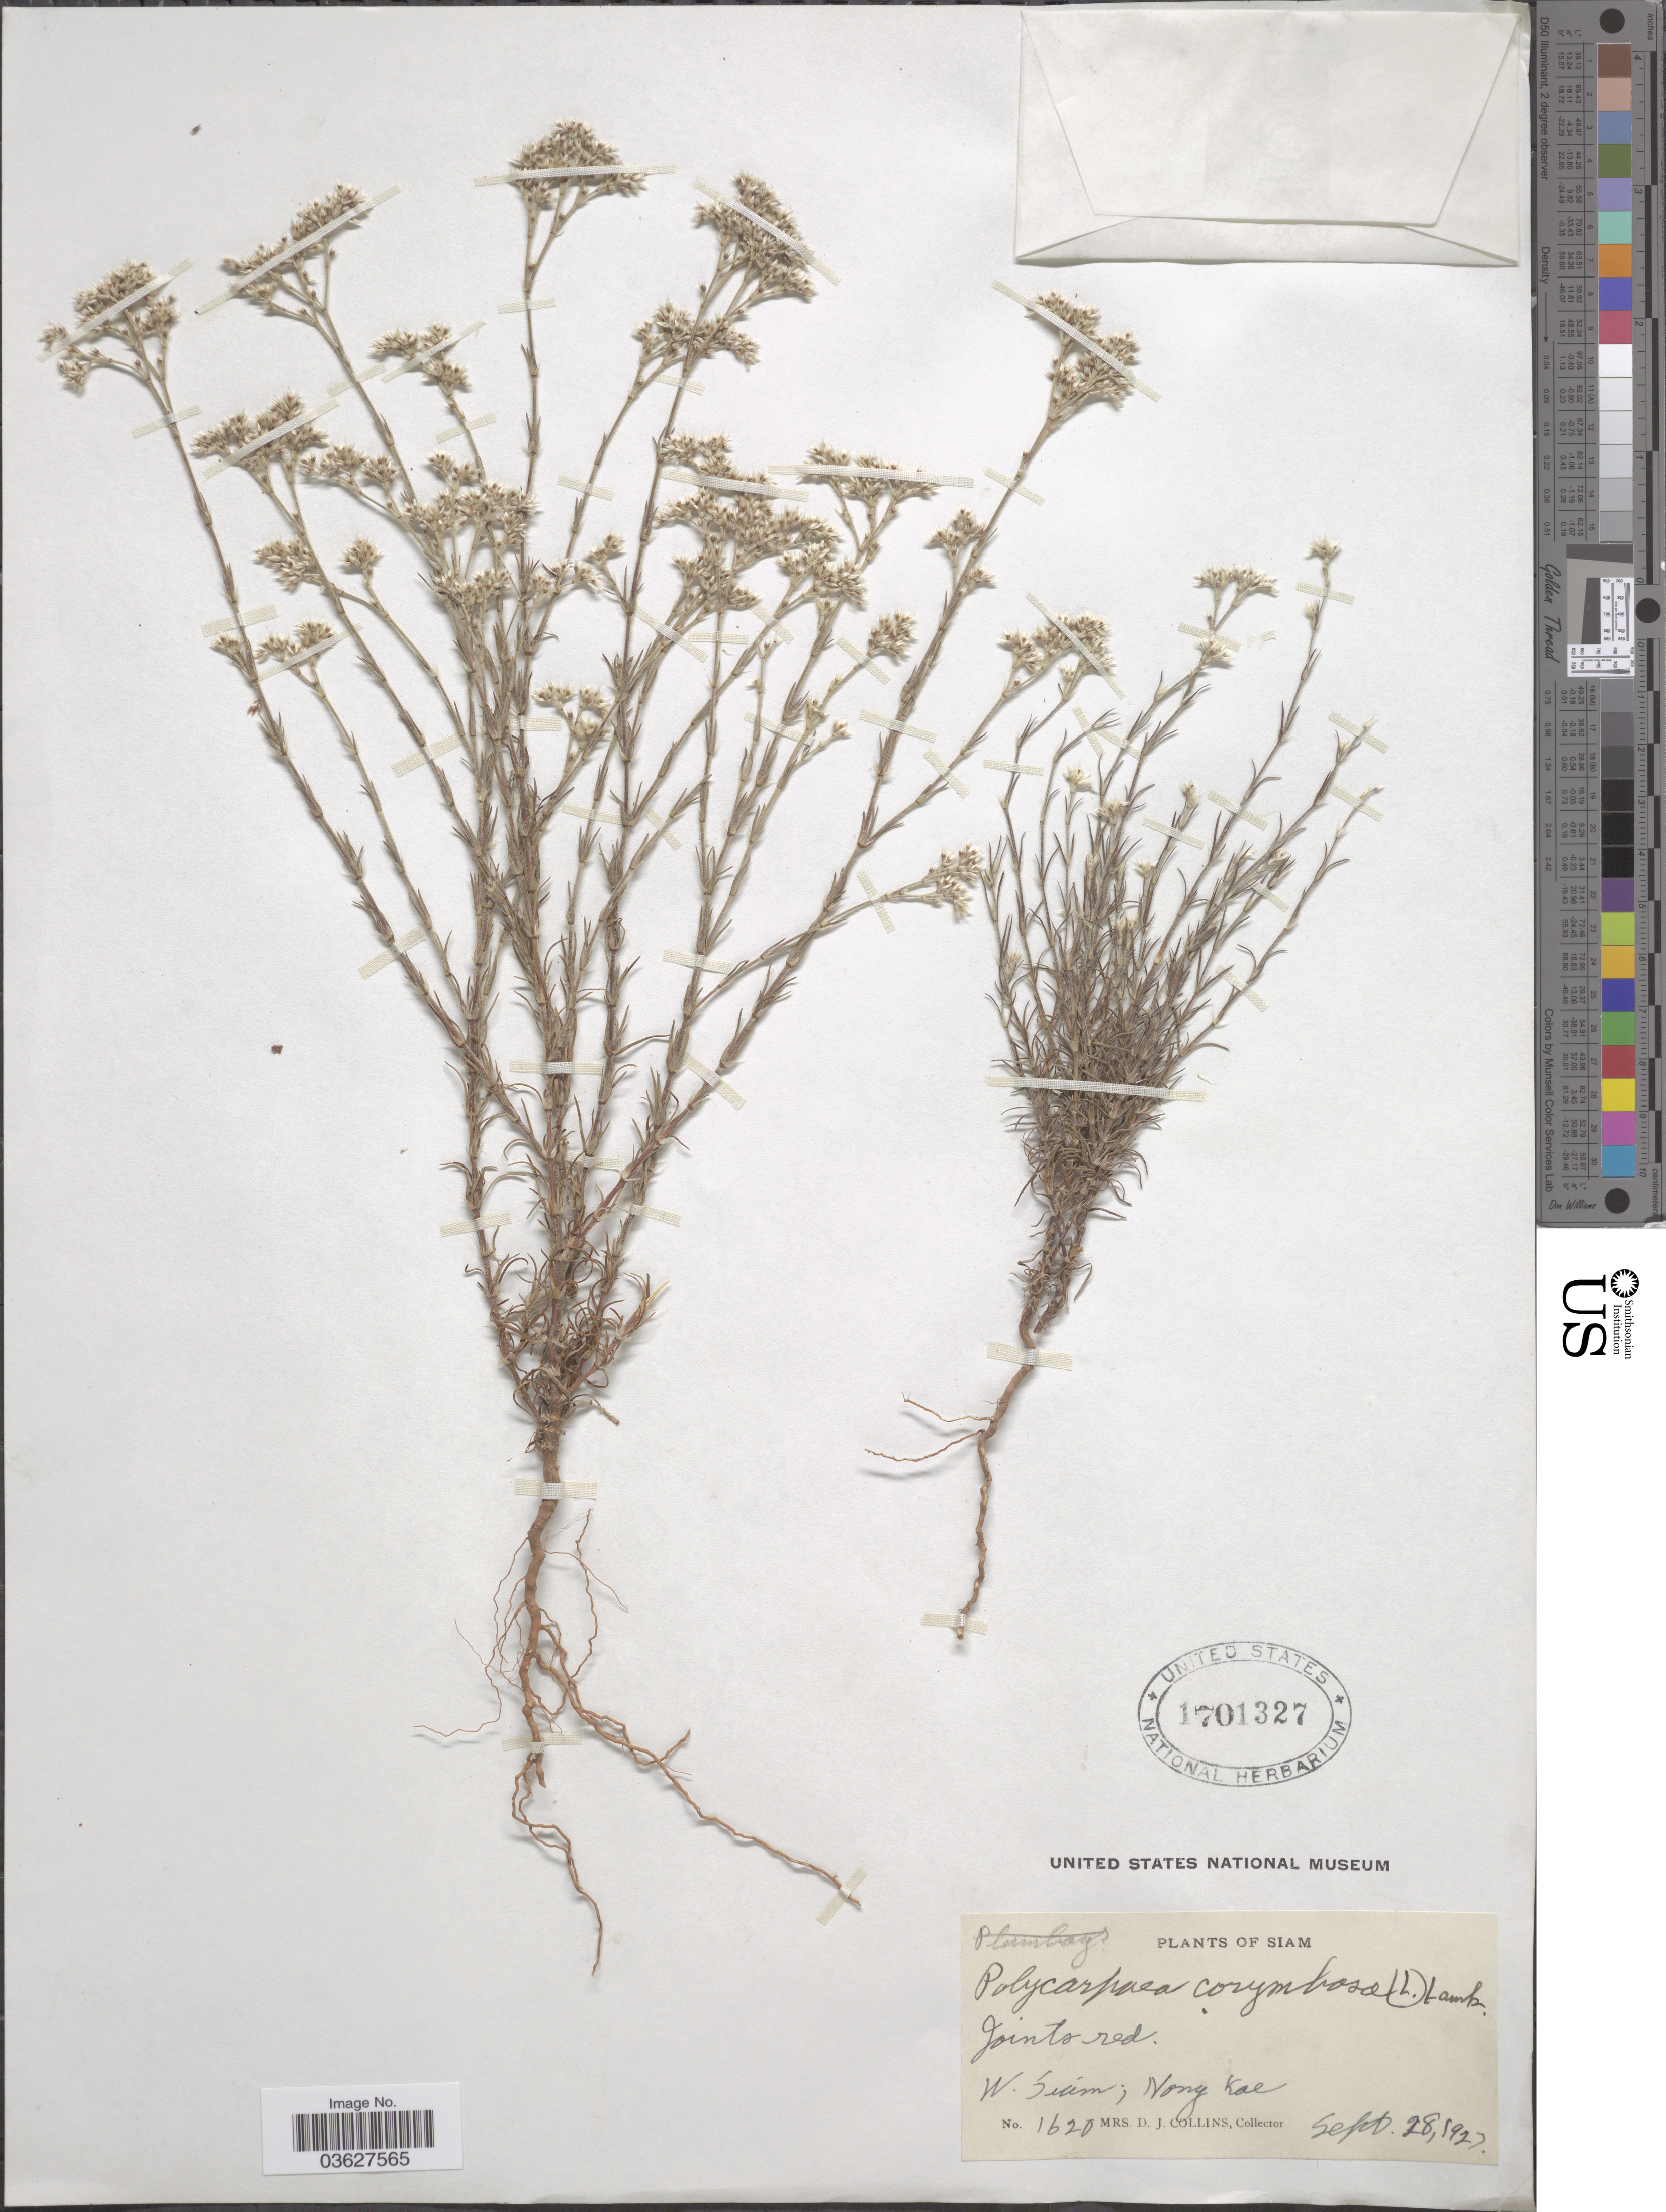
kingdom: Plantae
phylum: Tracheophyta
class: Magnoliopsida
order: Caryophyllales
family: Caryophyllaceae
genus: Polycarpaea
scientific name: Polycarpaea corymbosa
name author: (L.) Lam.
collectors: Mrs. D. J. Collins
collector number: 1620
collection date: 1923-09-28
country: Thailand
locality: Siam. W. Siam; Nong Kae.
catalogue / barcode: US 1701327